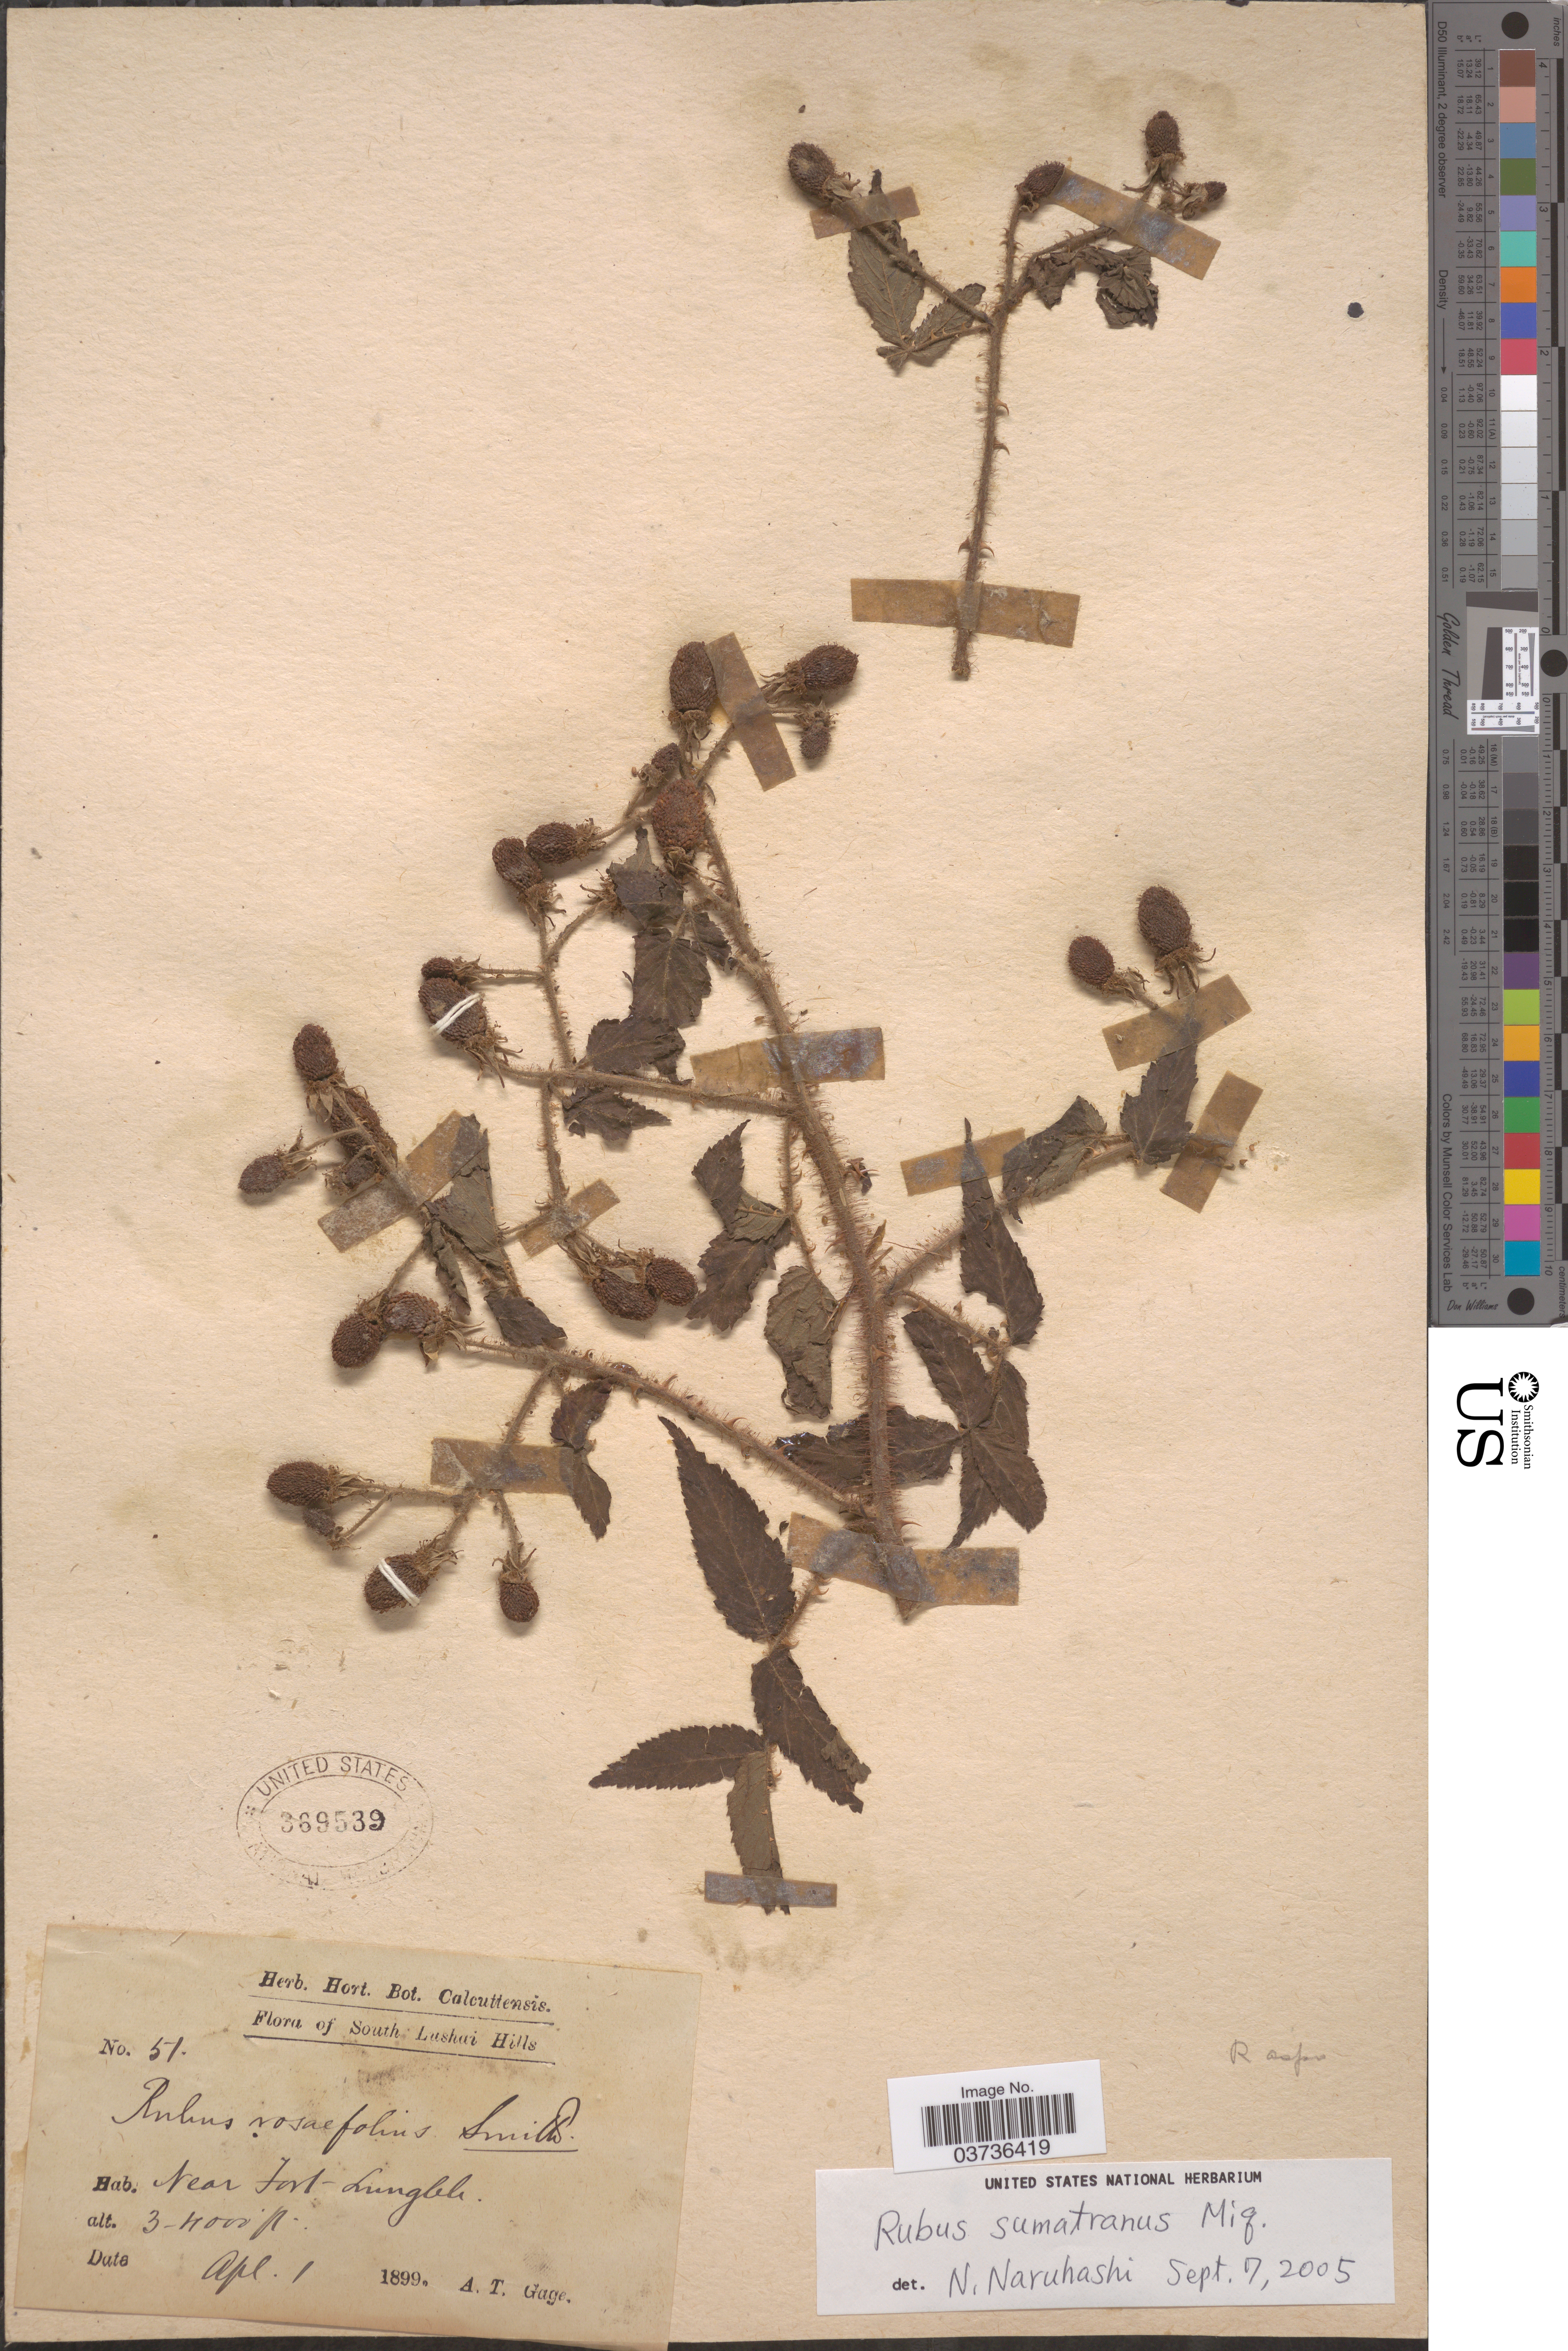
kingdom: Plantae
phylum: Tracheophyta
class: Magnoliopsida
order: Rosales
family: Rosaceae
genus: Rubus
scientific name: Rubus sumatranus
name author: Miq.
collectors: A. Gage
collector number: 51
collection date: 1899-04-01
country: India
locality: South Lushai Hills. Near Fort-Lungleh.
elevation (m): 914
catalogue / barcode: US 369539